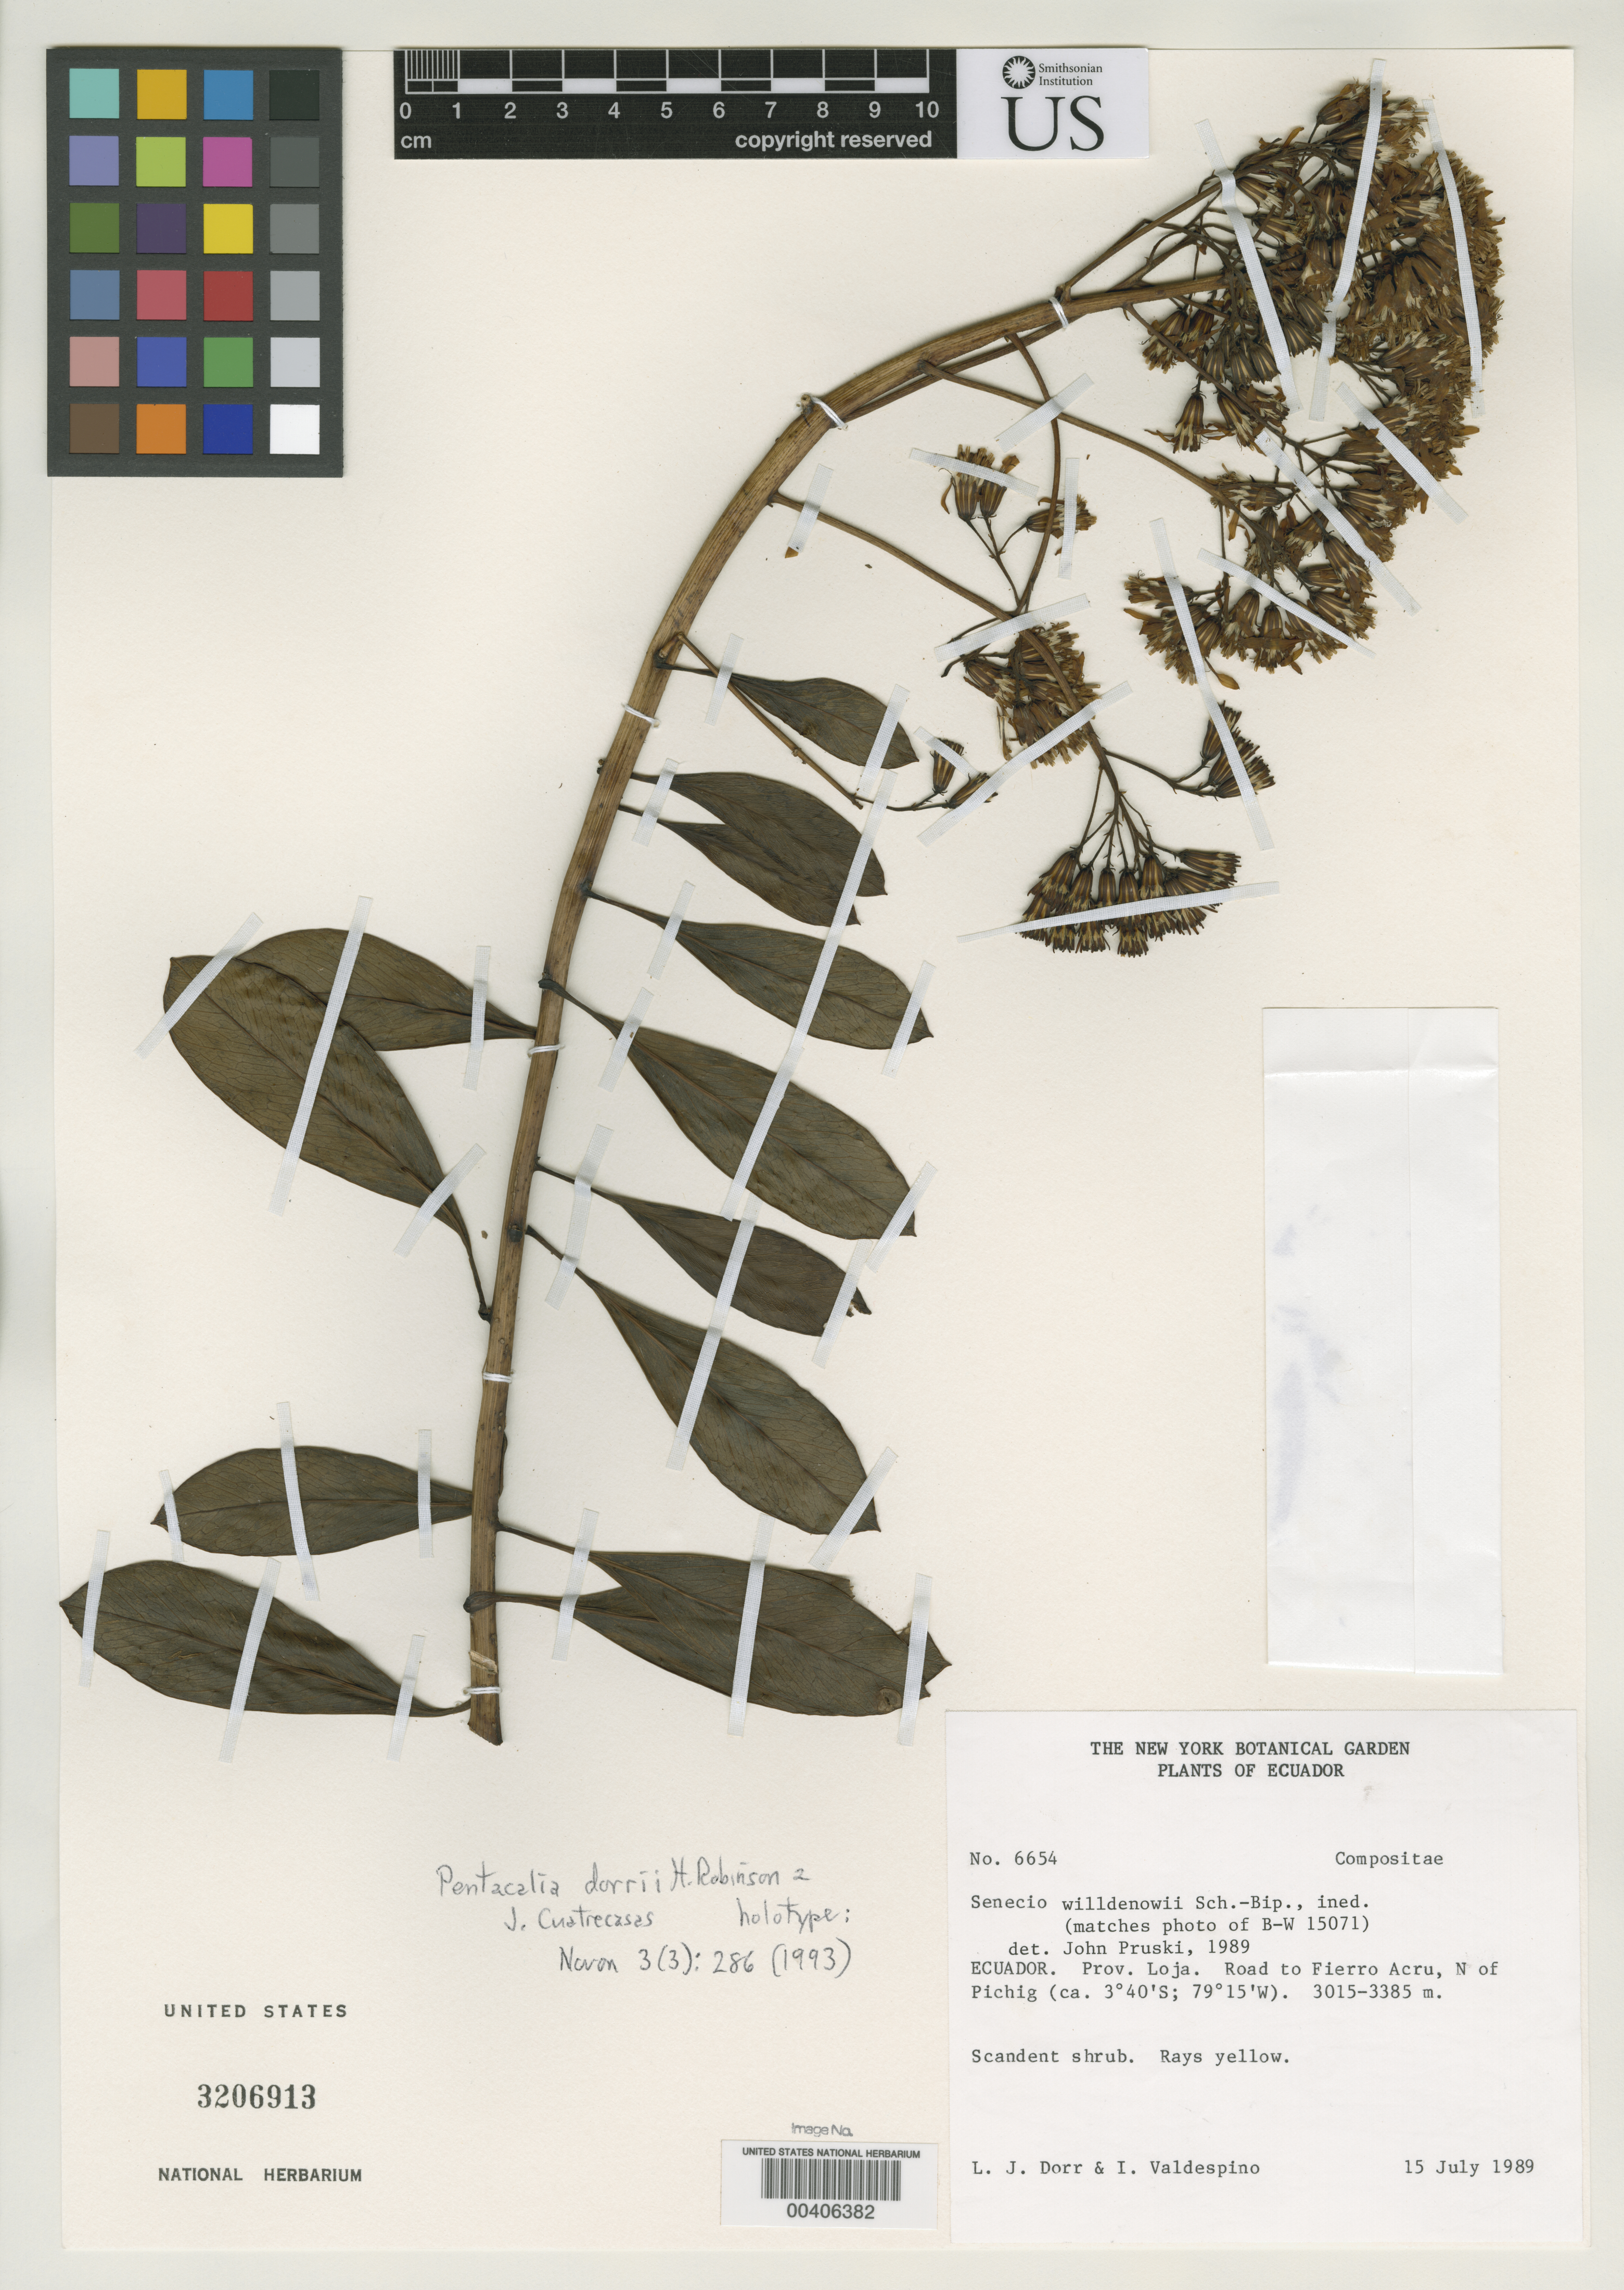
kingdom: Plantae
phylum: Tracheophyta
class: Magnoliopsida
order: Asterales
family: Asteraceae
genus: Pentacalia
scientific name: Pentacalia dorrii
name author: H. Rob. & Cuatrec.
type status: Holotype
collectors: L. J. Dorr & I. A. Valdespino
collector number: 6654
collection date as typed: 15 Jul 1989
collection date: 1989-07-15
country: Ecuador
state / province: Loja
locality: Road to Fierro Acru, N of Pichig.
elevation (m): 3015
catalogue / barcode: US 3206913